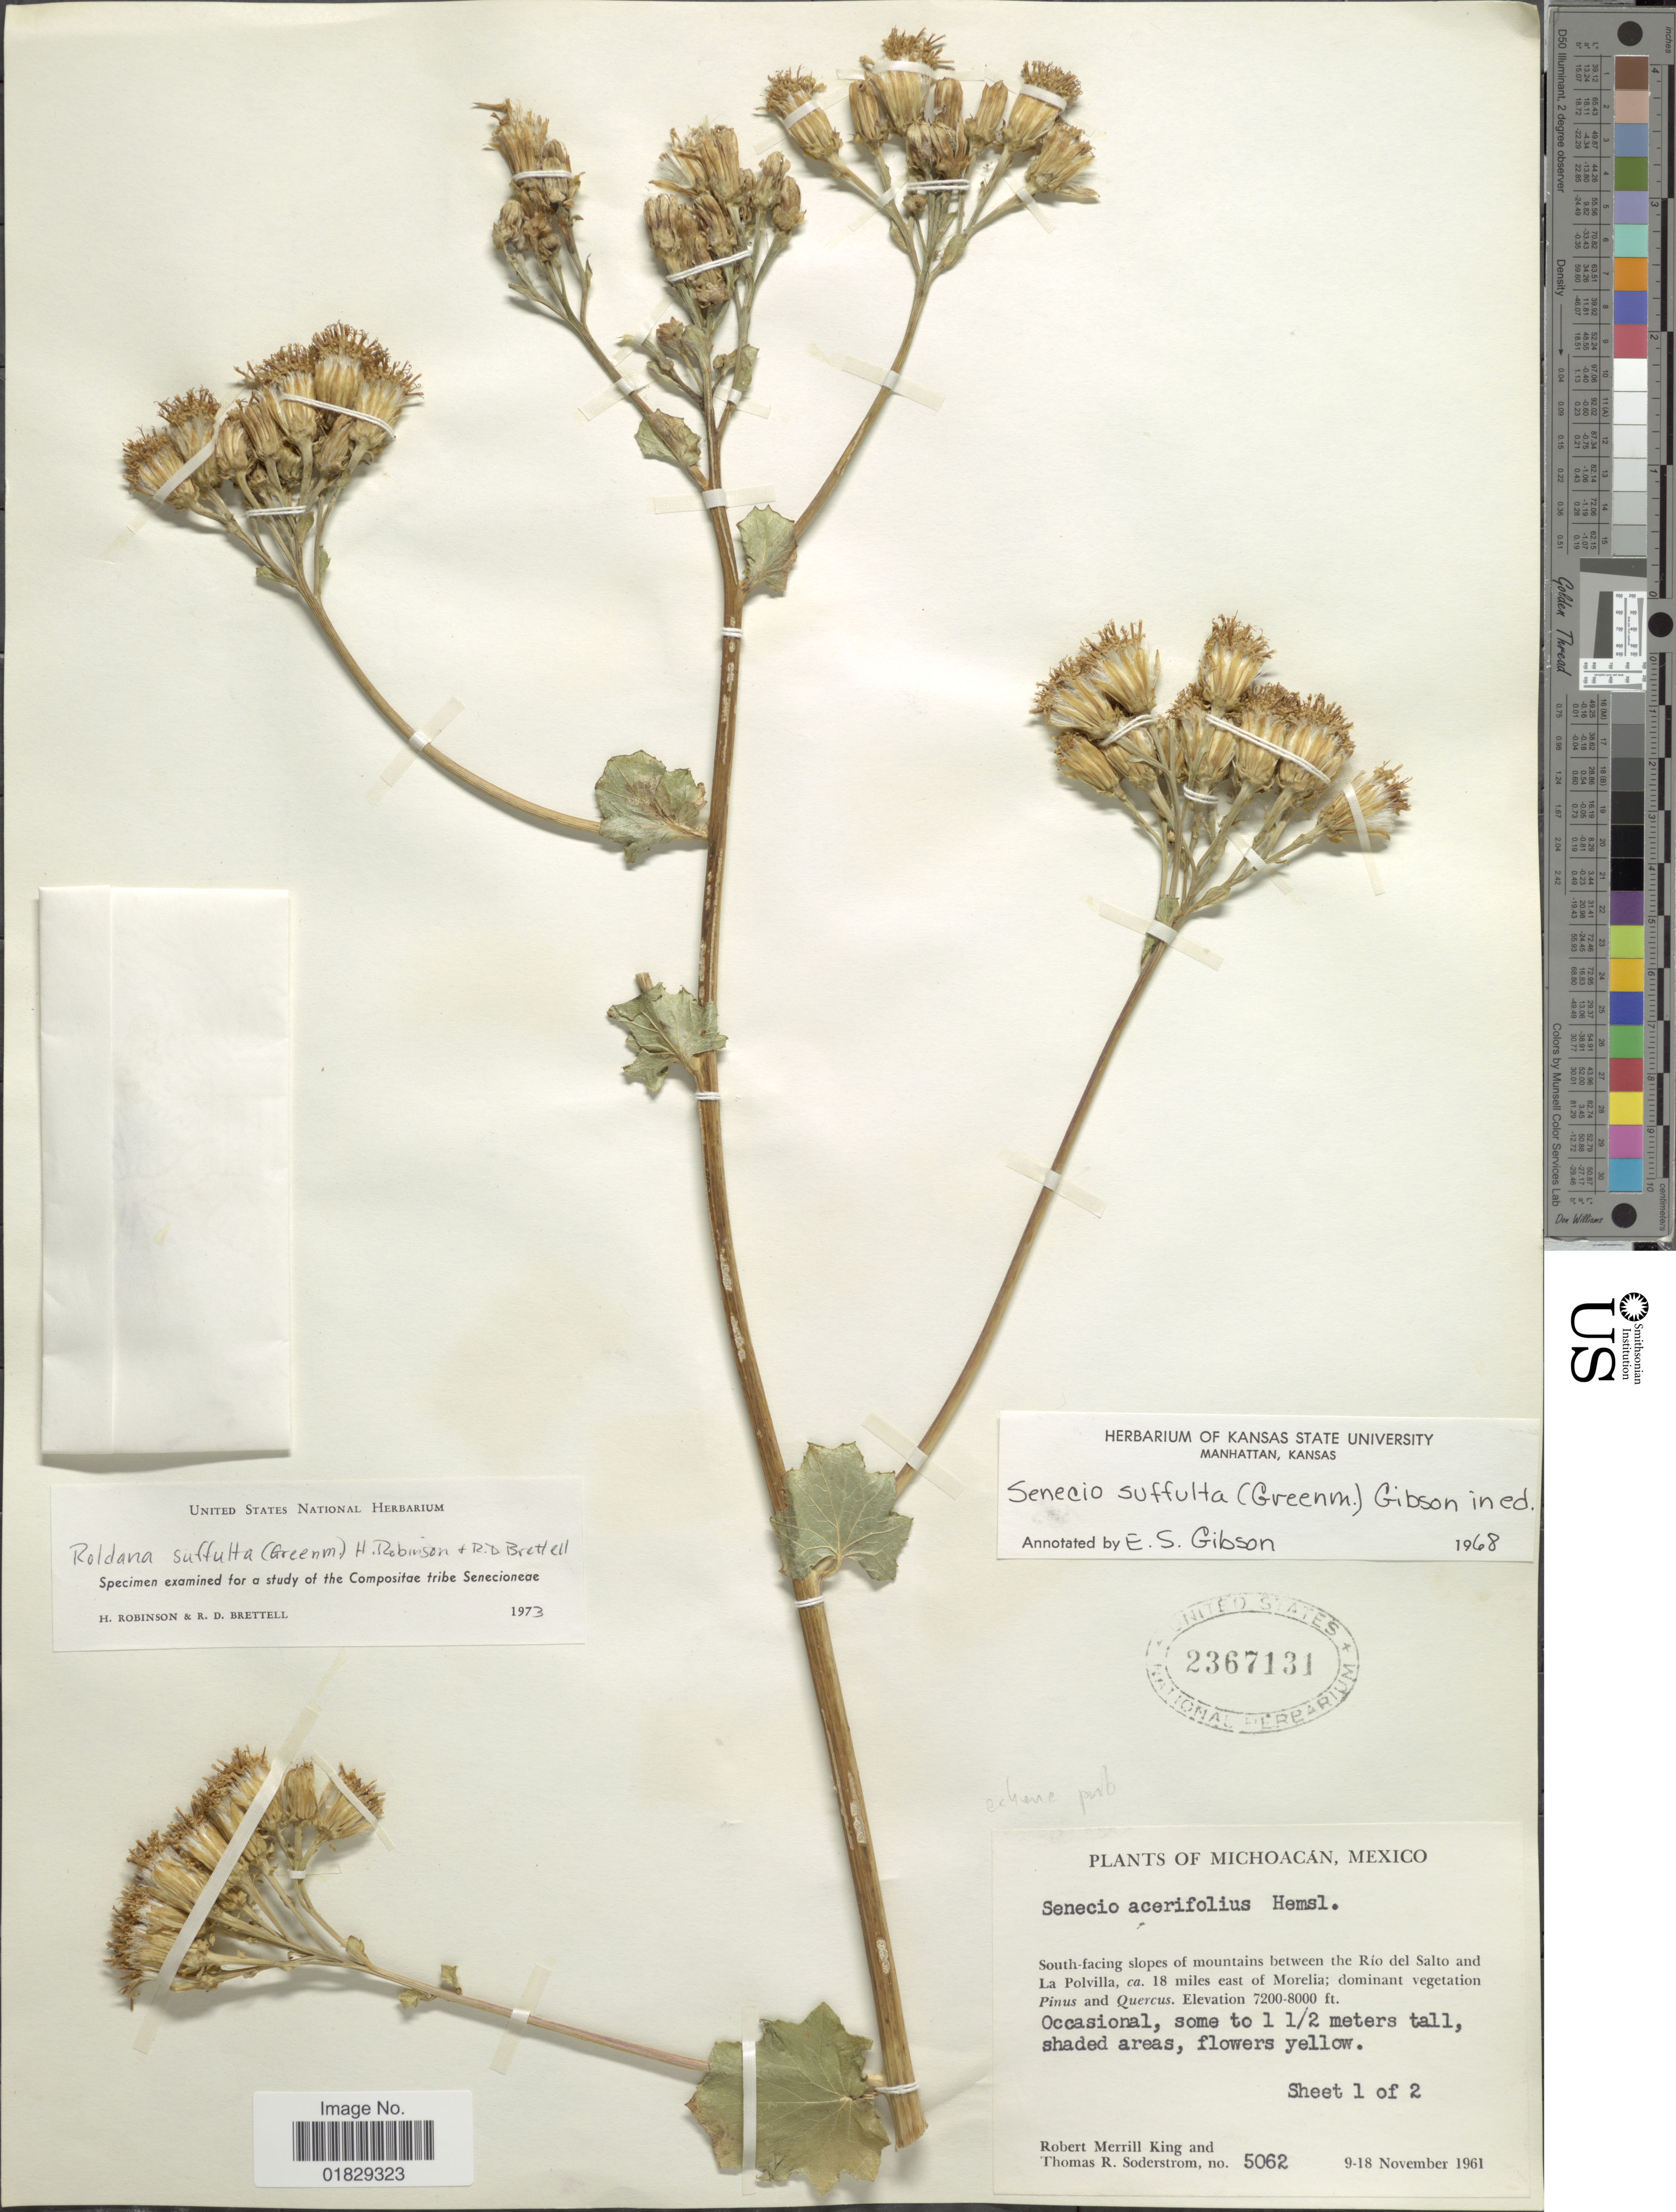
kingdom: Plantae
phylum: Tracheophyta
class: Magnoliopsida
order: Asterales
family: Asteraceae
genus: Roldana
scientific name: Roldana suffulta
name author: (Greenm.) H. Rob. & Brettell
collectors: R. M. King & T. R. Soderstrom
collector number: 5062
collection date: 1961-11-09/1961-11-18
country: Mexico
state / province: Michoacán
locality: South-facing slopes of mountains between the Río del Salto and La Polvilla, ca. 18 miles east of Morelia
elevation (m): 2195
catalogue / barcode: US 2367131